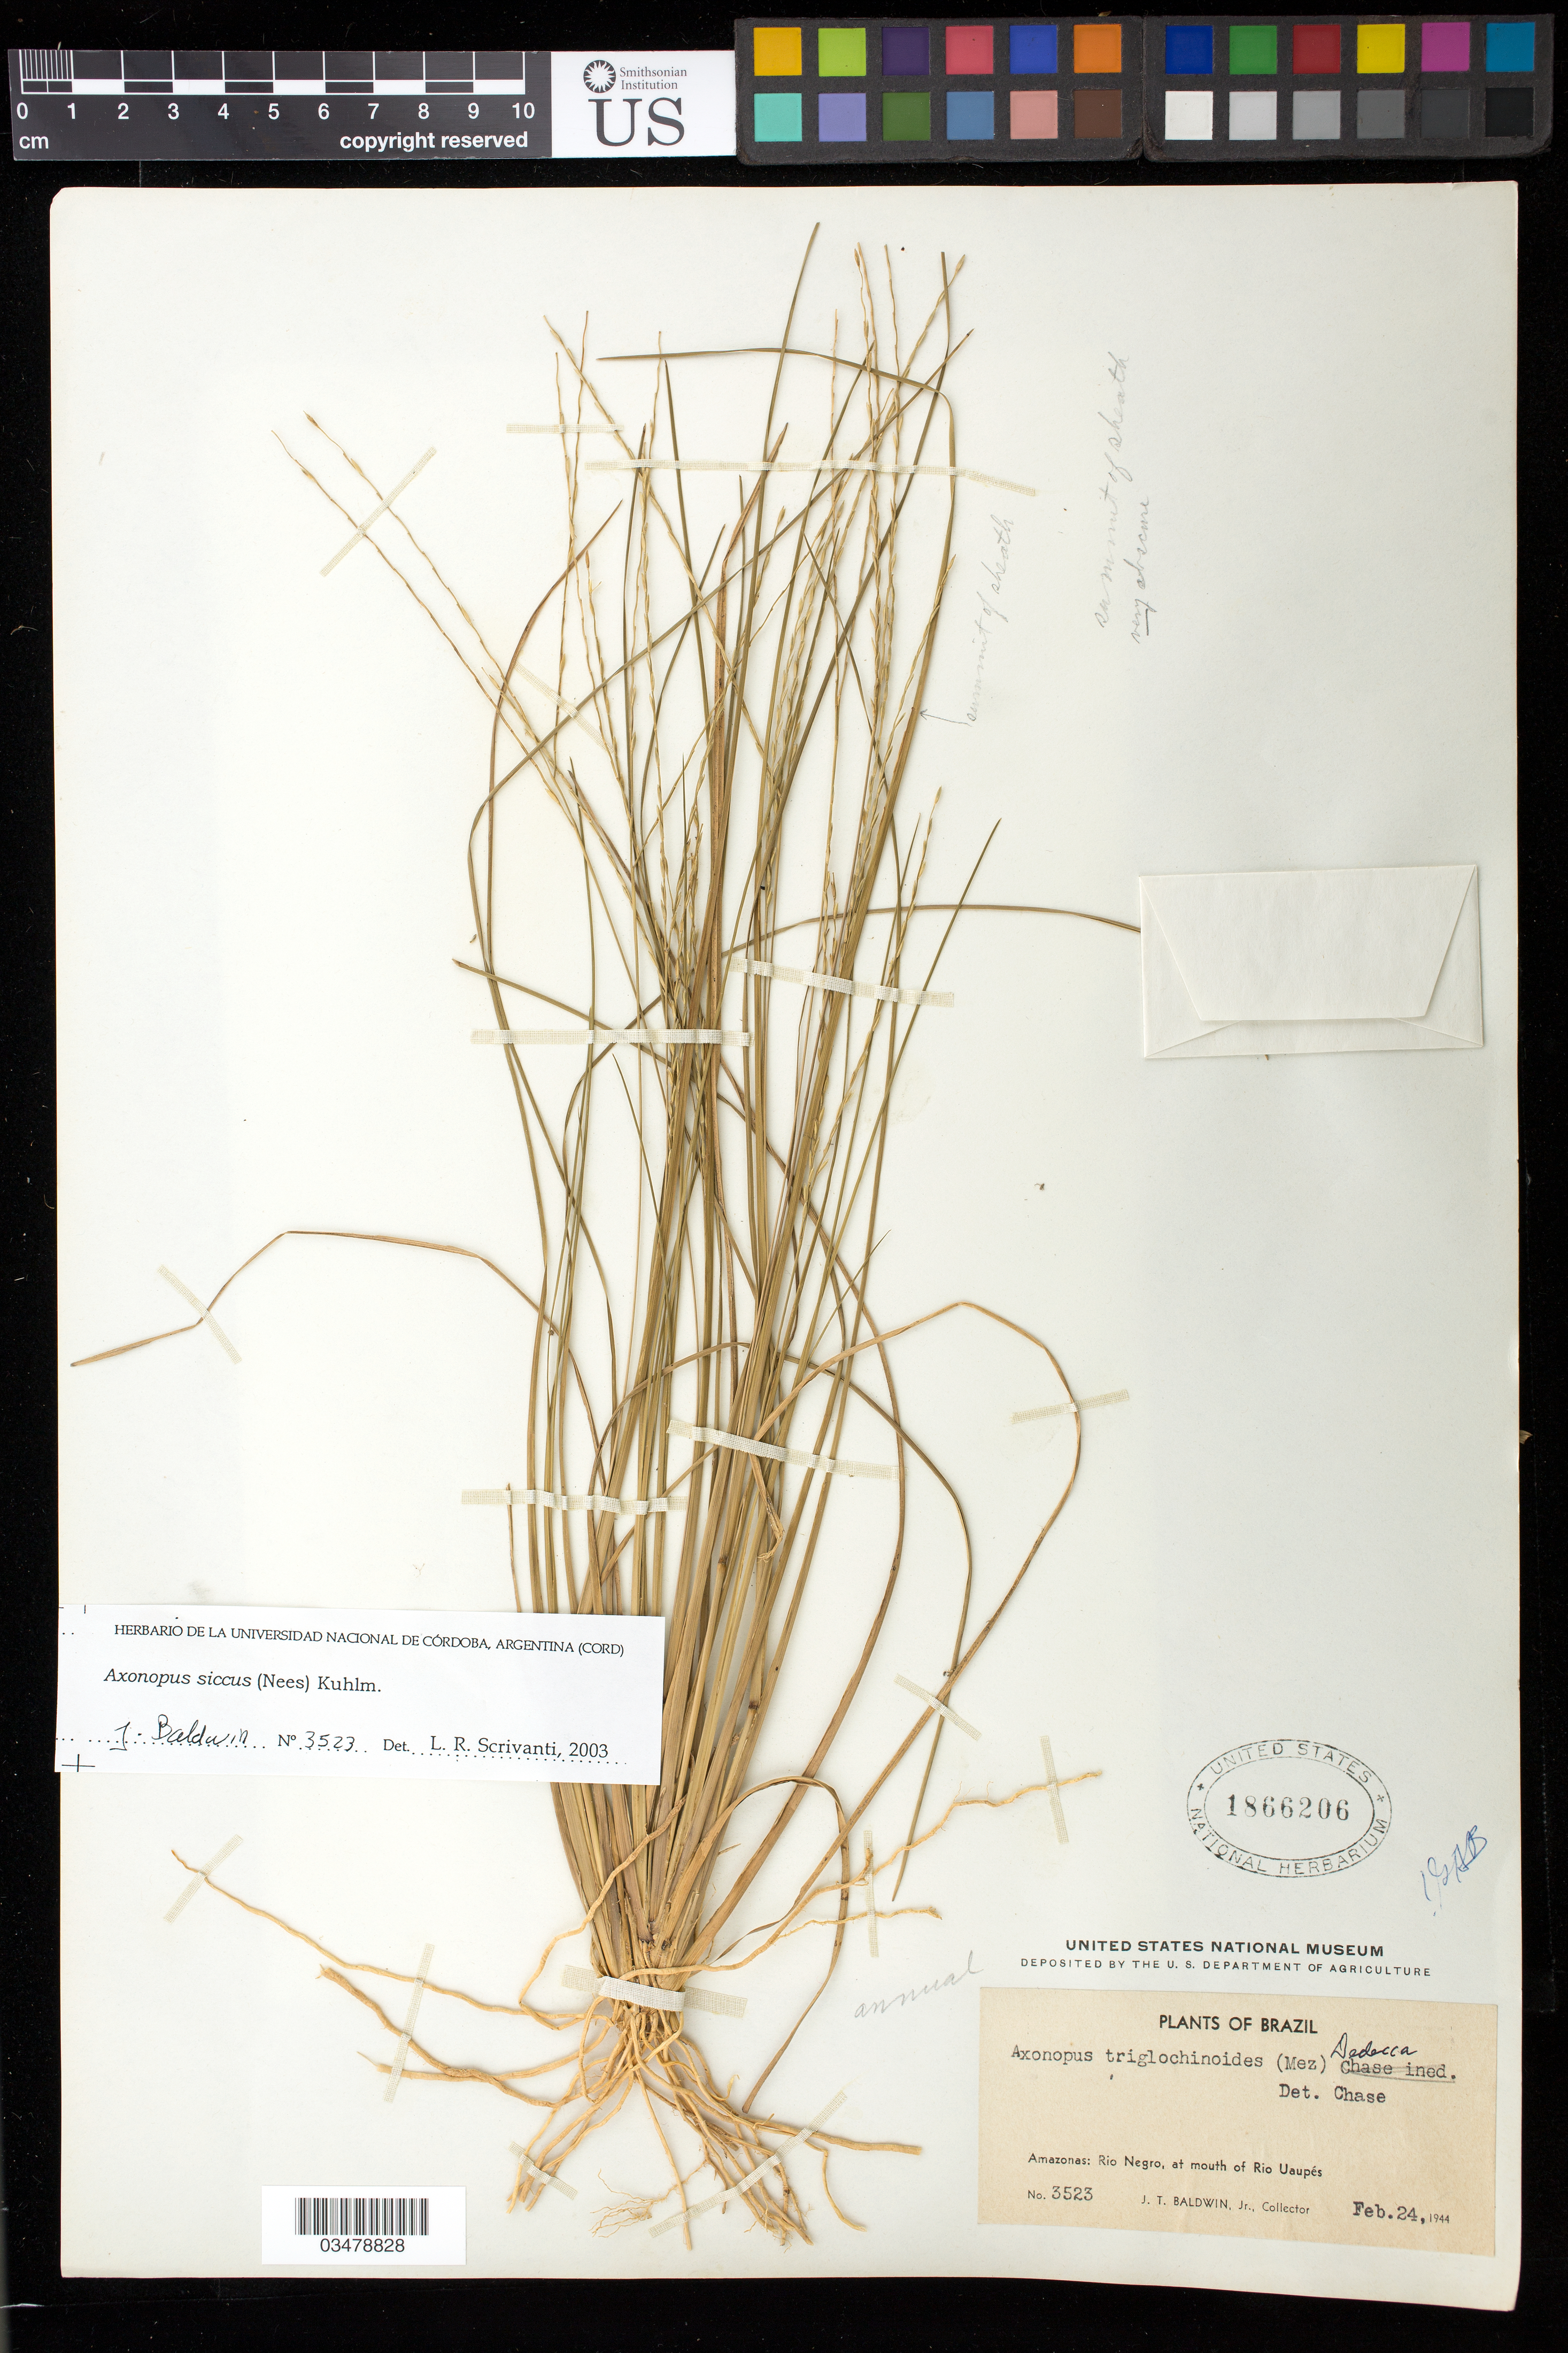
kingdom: Plantae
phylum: Tracheophyta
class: Liliopsida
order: Poales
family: Poaceae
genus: Axonopus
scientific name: Axonopus siccus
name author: (Nees) Kuhlm.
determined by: Scrivanti, L. R.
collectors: J. T. Baldwin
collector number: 3523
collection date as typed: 24 Feb 1944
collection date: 1944-02-24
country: Brazil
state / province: Amazonas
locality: Rio Negro at mouth of Rio Uaupes.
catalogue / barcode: US 1866206